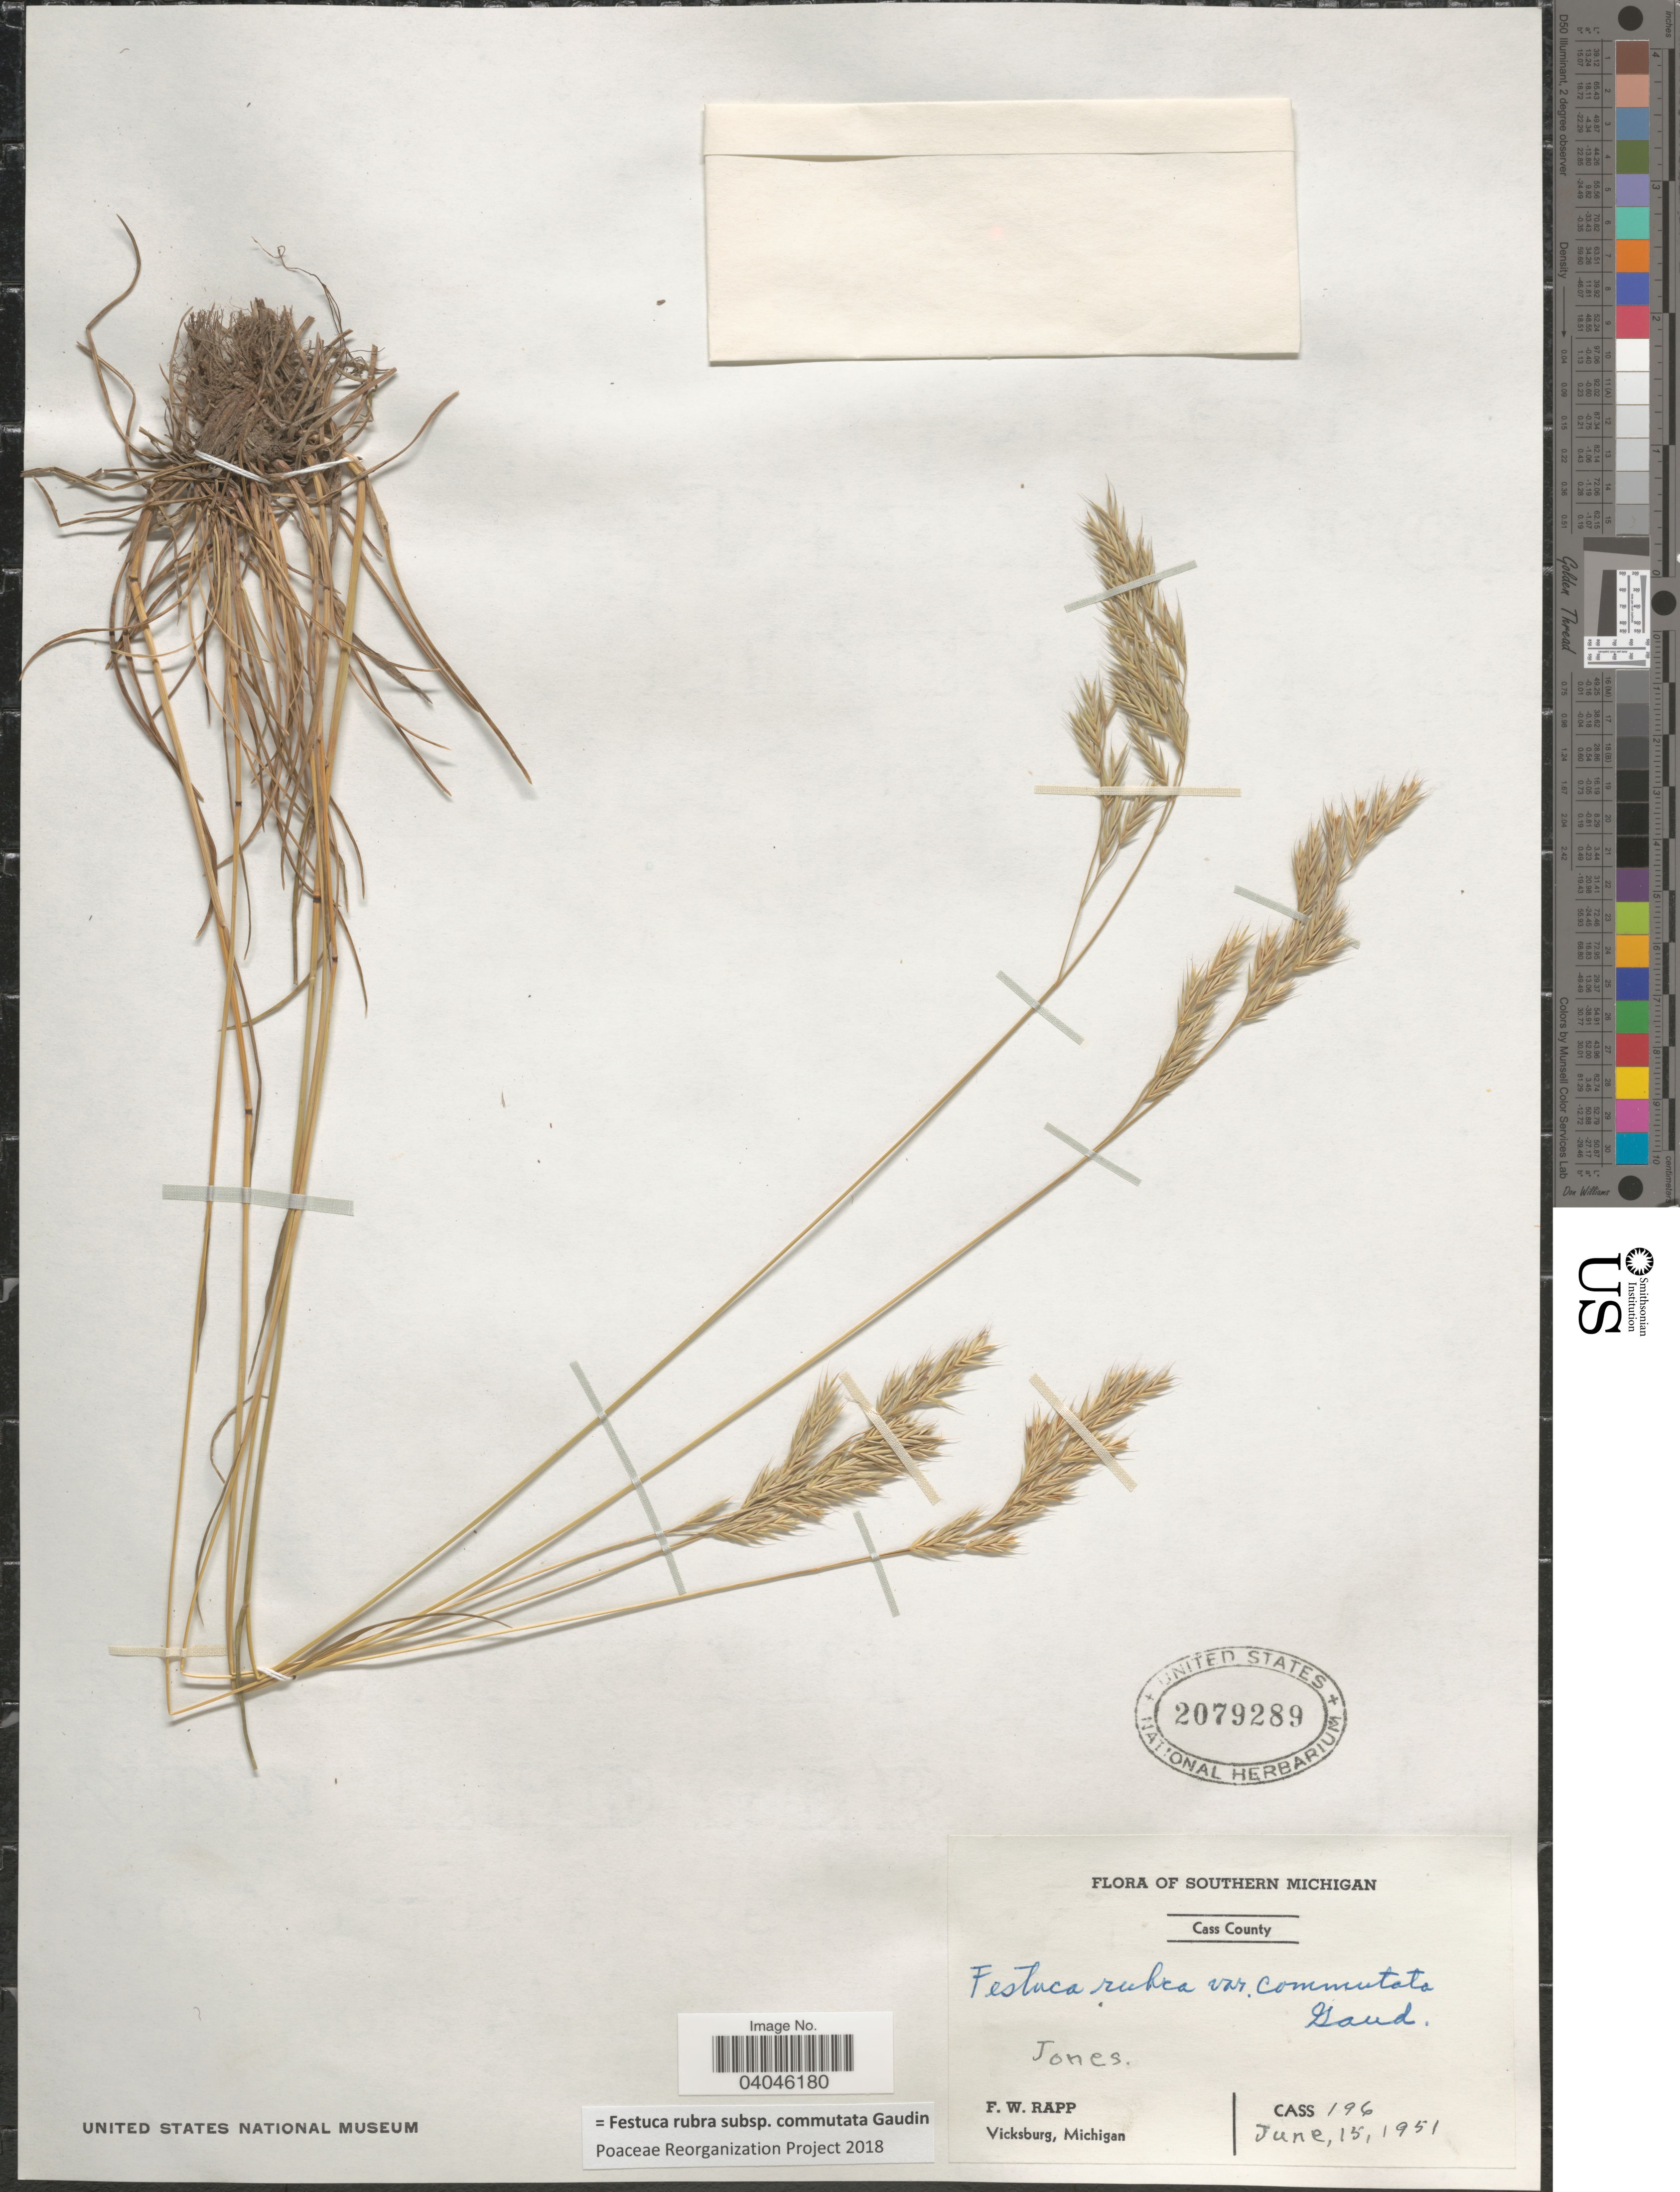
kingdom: Plantae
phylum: Tracheophyta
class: Liliopsida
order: Poales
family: Poaceae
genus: Festuca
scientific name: Festuca rubra subsp. commutata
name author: Gaudin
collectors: F. Rapp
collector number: CASS196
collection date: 1951-06-15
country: United States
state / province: Michigan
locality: Southern Michigan. Cass County. Jones.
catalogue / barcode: US 2079289